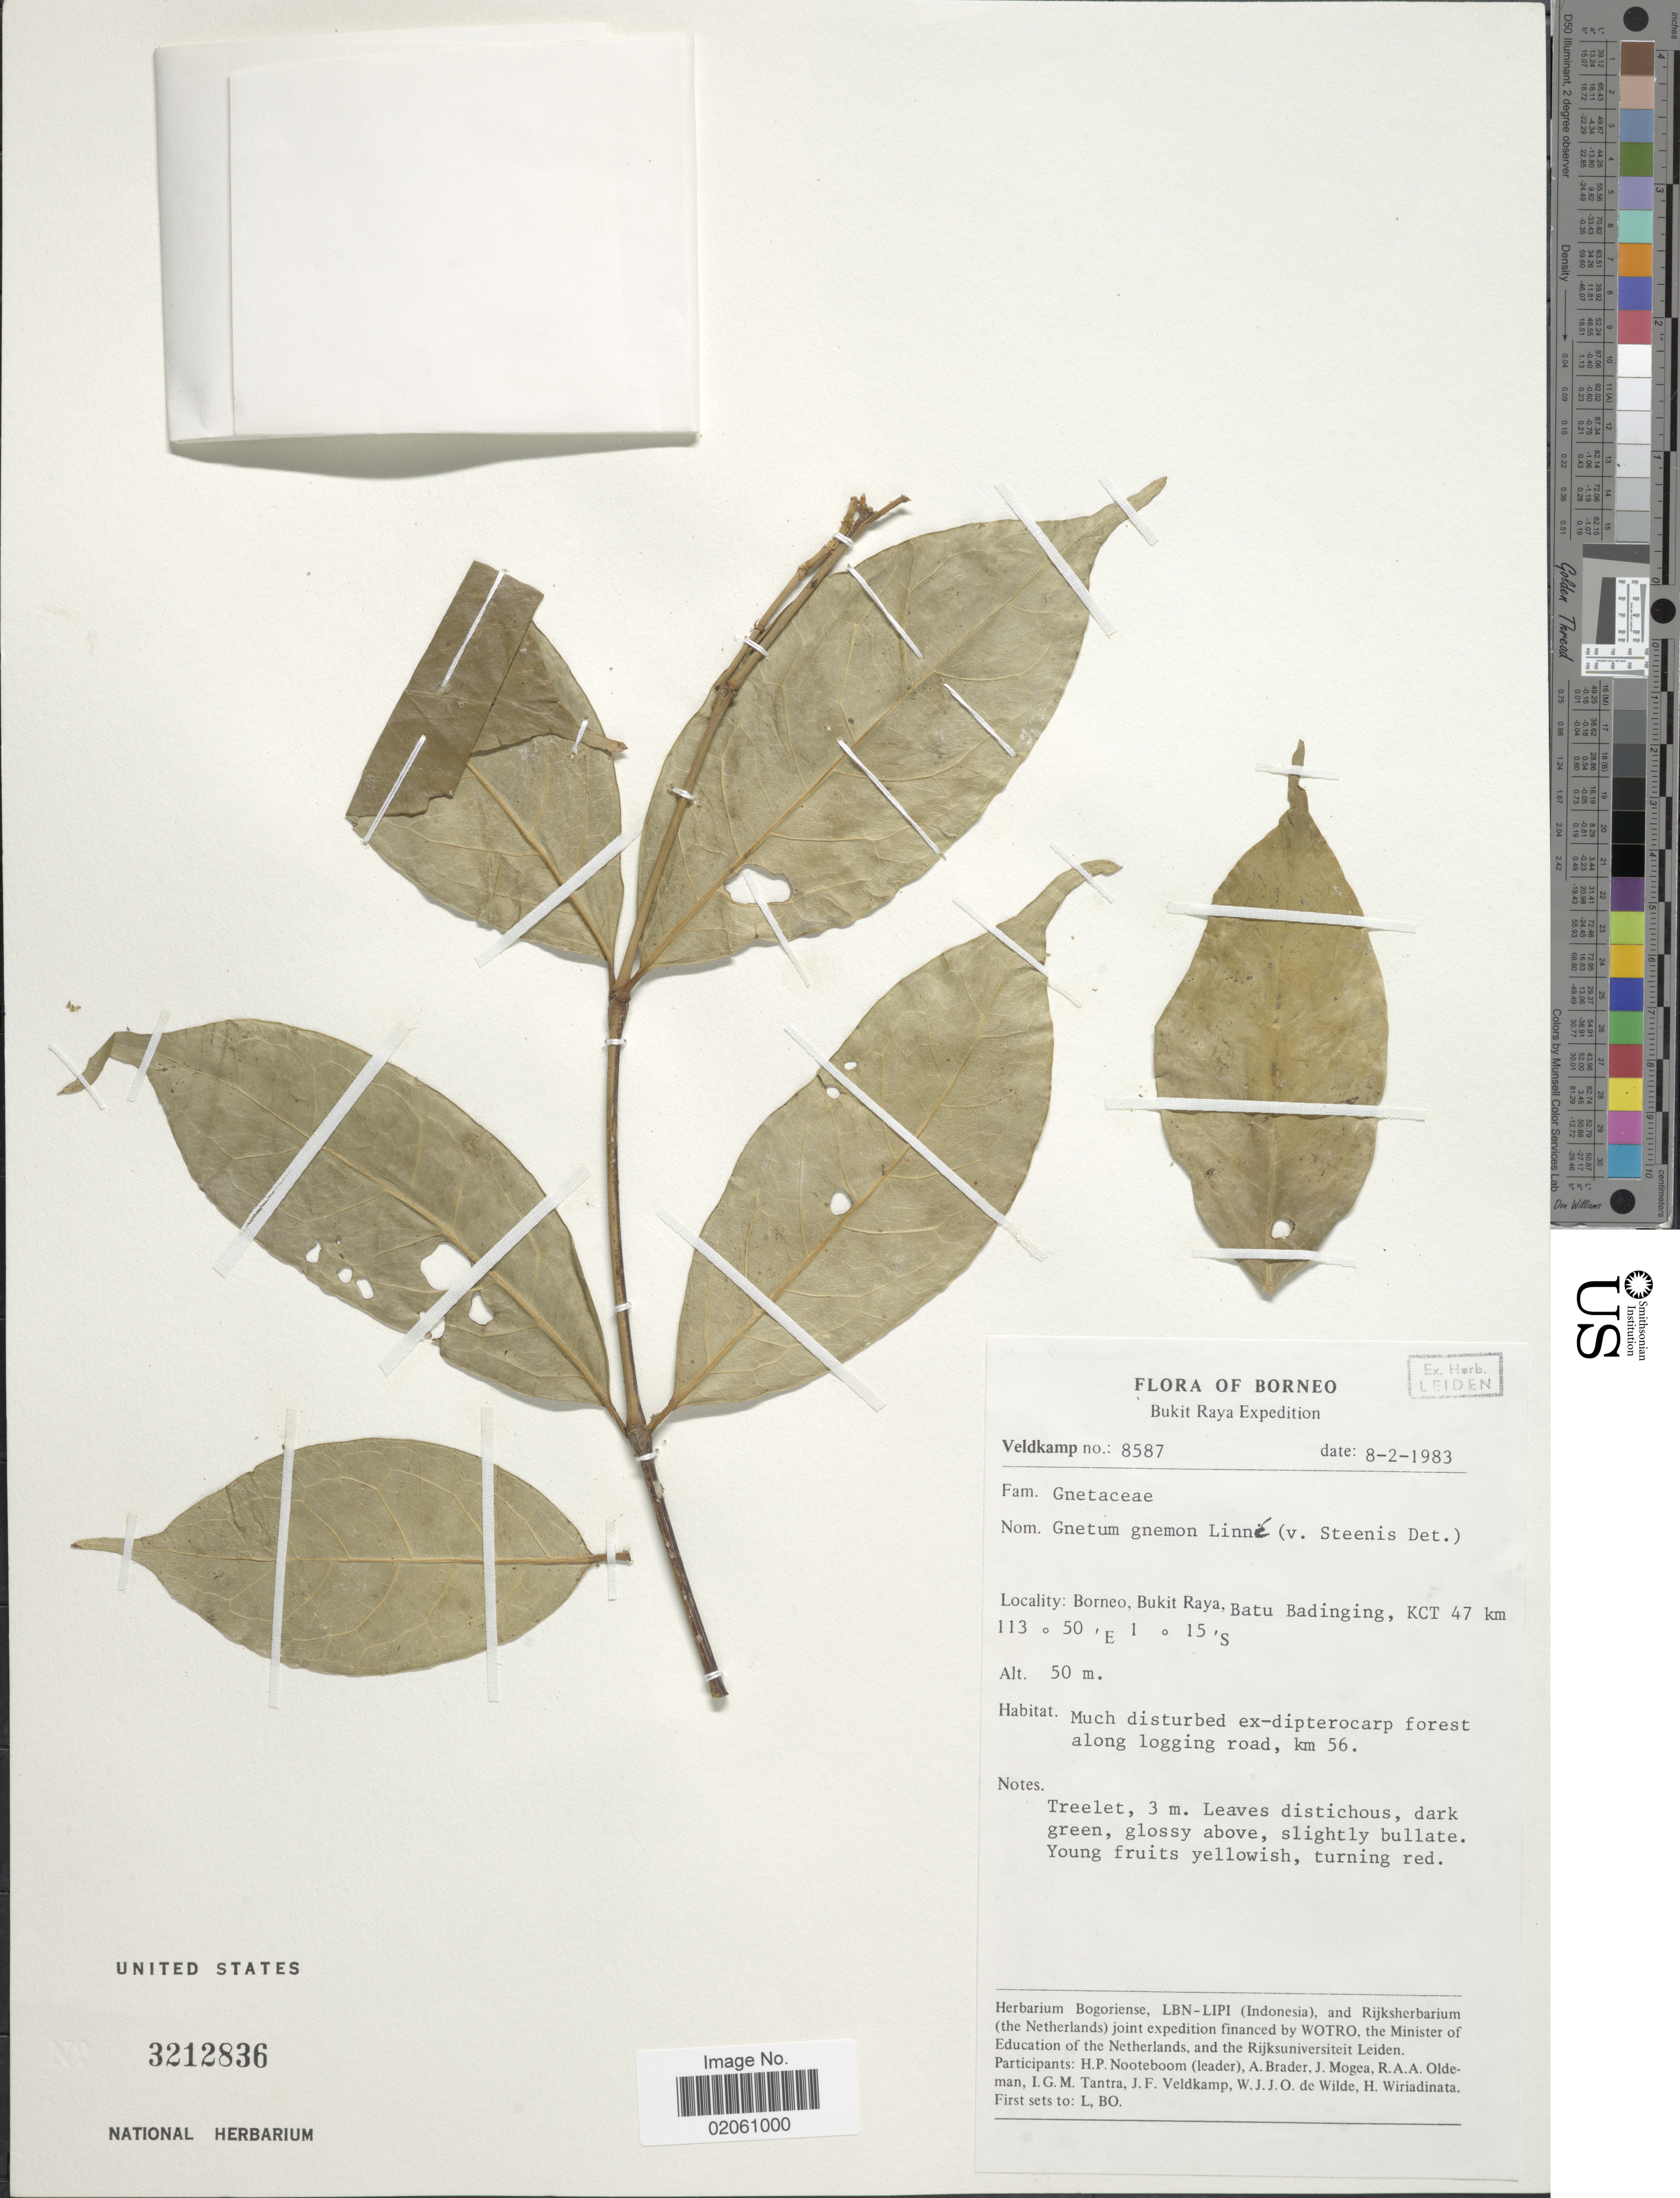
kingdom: Plantae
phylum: Tracheophyta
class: Gnetopsida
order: Gnetales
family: Gnetaceae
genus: Gnetum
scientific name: Gnetum gnemon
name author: L.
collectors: -. Veldkamp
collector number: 8587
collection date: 1983-02-08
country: Indonesia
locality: Borneo, Bukit Raya, Batu Badinging, KCT 47 km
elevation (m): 50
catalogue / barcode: US 3212836